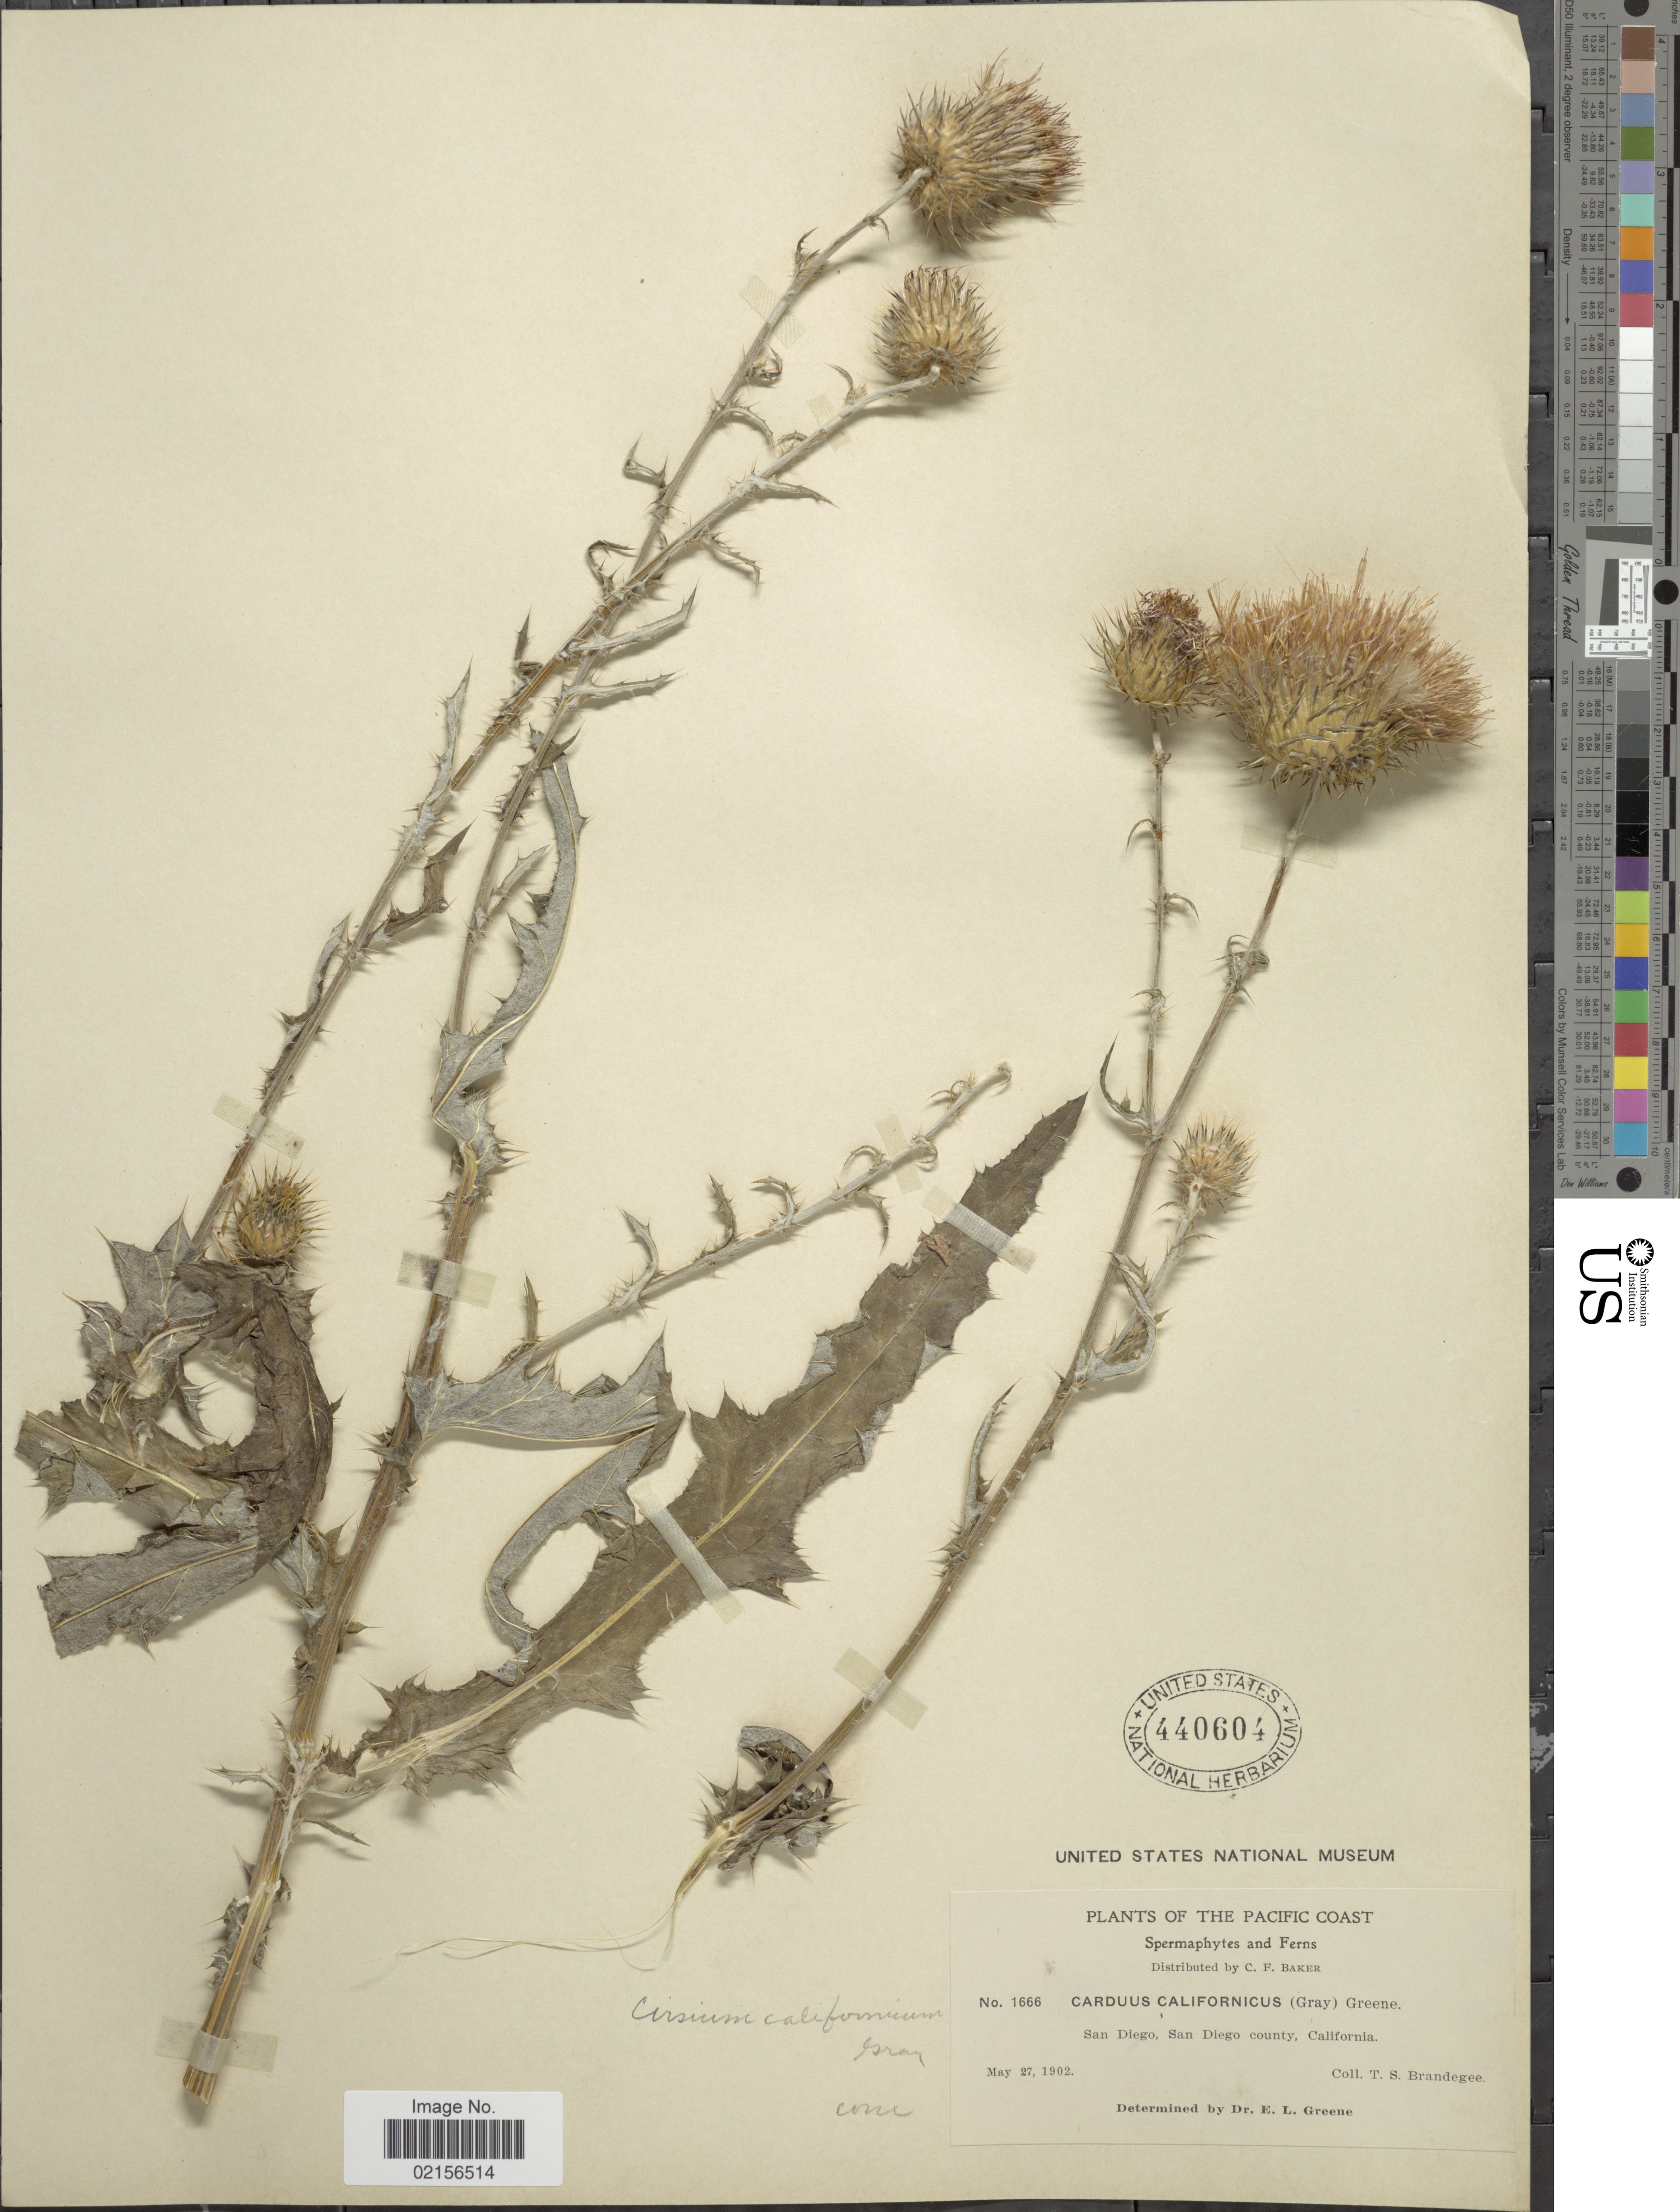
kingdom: Plantae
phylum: Tracheophyta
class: Magnoliopsida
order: Asterales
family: Asteraceae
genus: Cirsium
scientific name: Cirsium occidentale var. californicum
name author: (A. Gray) D.J. Keil & C.E. Turner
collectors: T. S. Brandegee (herbarium)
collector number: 1666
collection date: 1902-05-27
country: United States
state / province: California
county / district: San Diego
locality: The Pacific Coast, San Diego, San Diego county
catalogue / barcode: US 440604